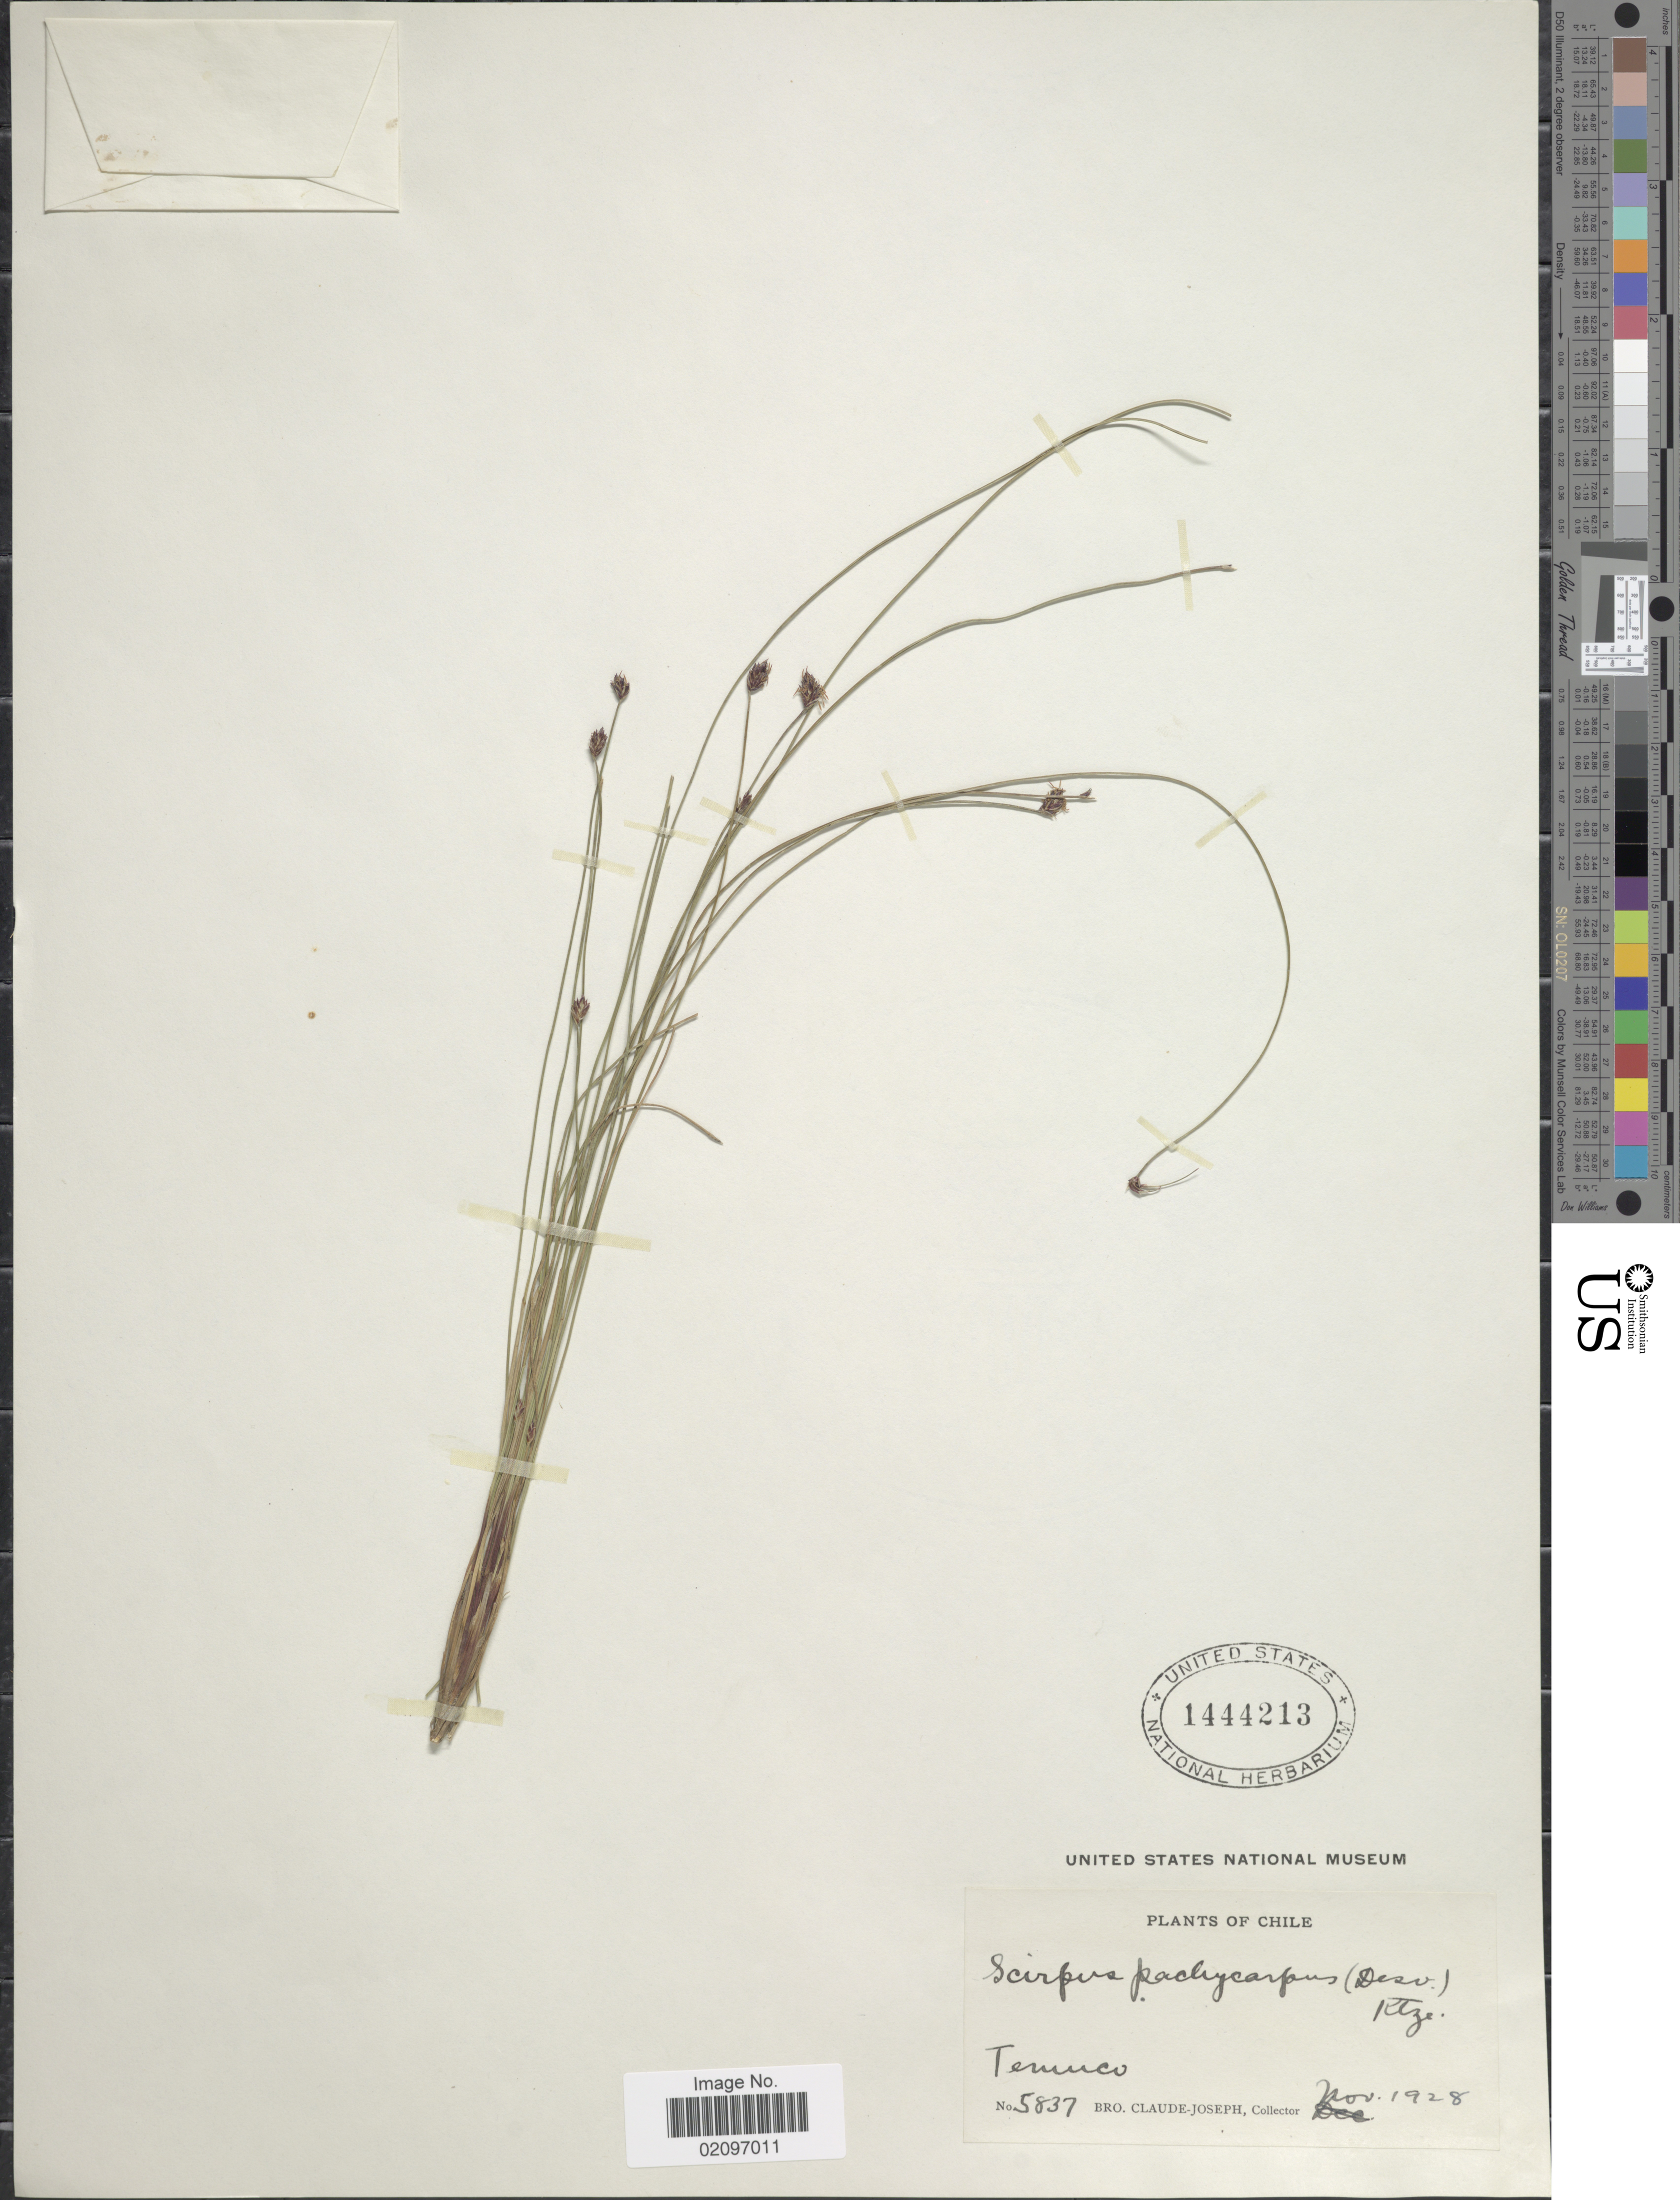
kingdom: Plantae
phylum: Tracheophyta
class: Liliopsida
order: Poales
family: Cyperaceae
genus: Eleocharis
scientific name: Eleocharis pachycarpa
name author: É. Desv.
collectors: Bro. Claude-Joseph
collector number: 5837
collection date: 1928-11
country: Chile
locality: Tenuco.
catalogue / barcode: US 1444213